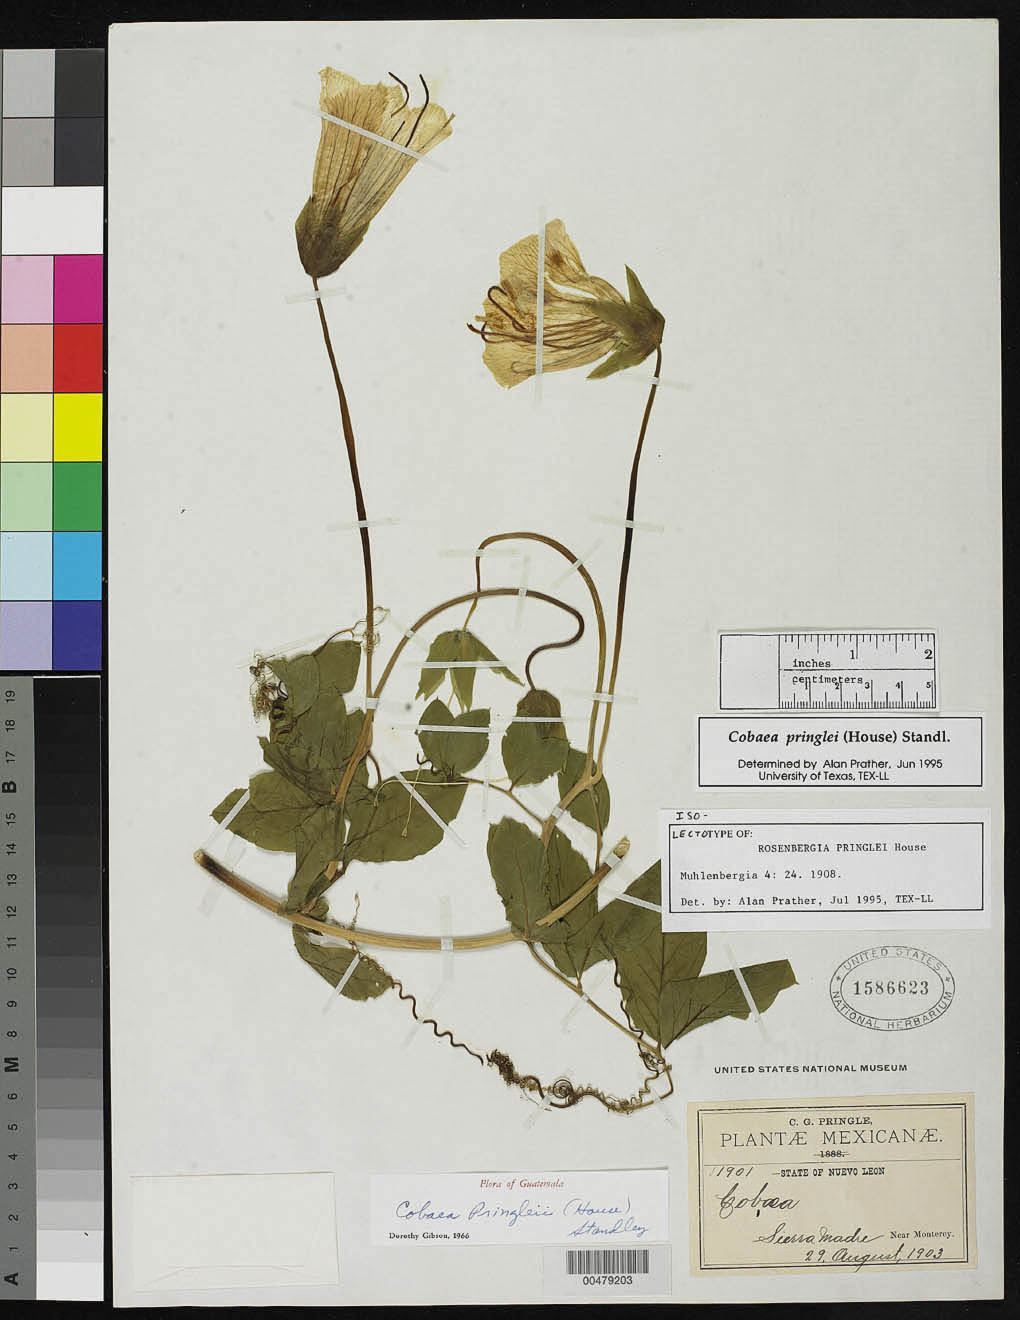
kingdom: Plantae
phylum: Tracheophyta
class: Magnoliopsida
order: Ericales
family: Polemoniaceae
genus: Rosenbergia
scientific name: Rosenbergia pringlei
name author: House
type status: Isolectotype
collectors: C. G. Pringle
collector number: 11901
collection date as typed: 29 Aug 1903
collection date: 1903-08-29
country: Mexico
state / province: Nuevo León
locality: Sierra Madre, near Monterrey.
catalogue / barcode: US 1586623